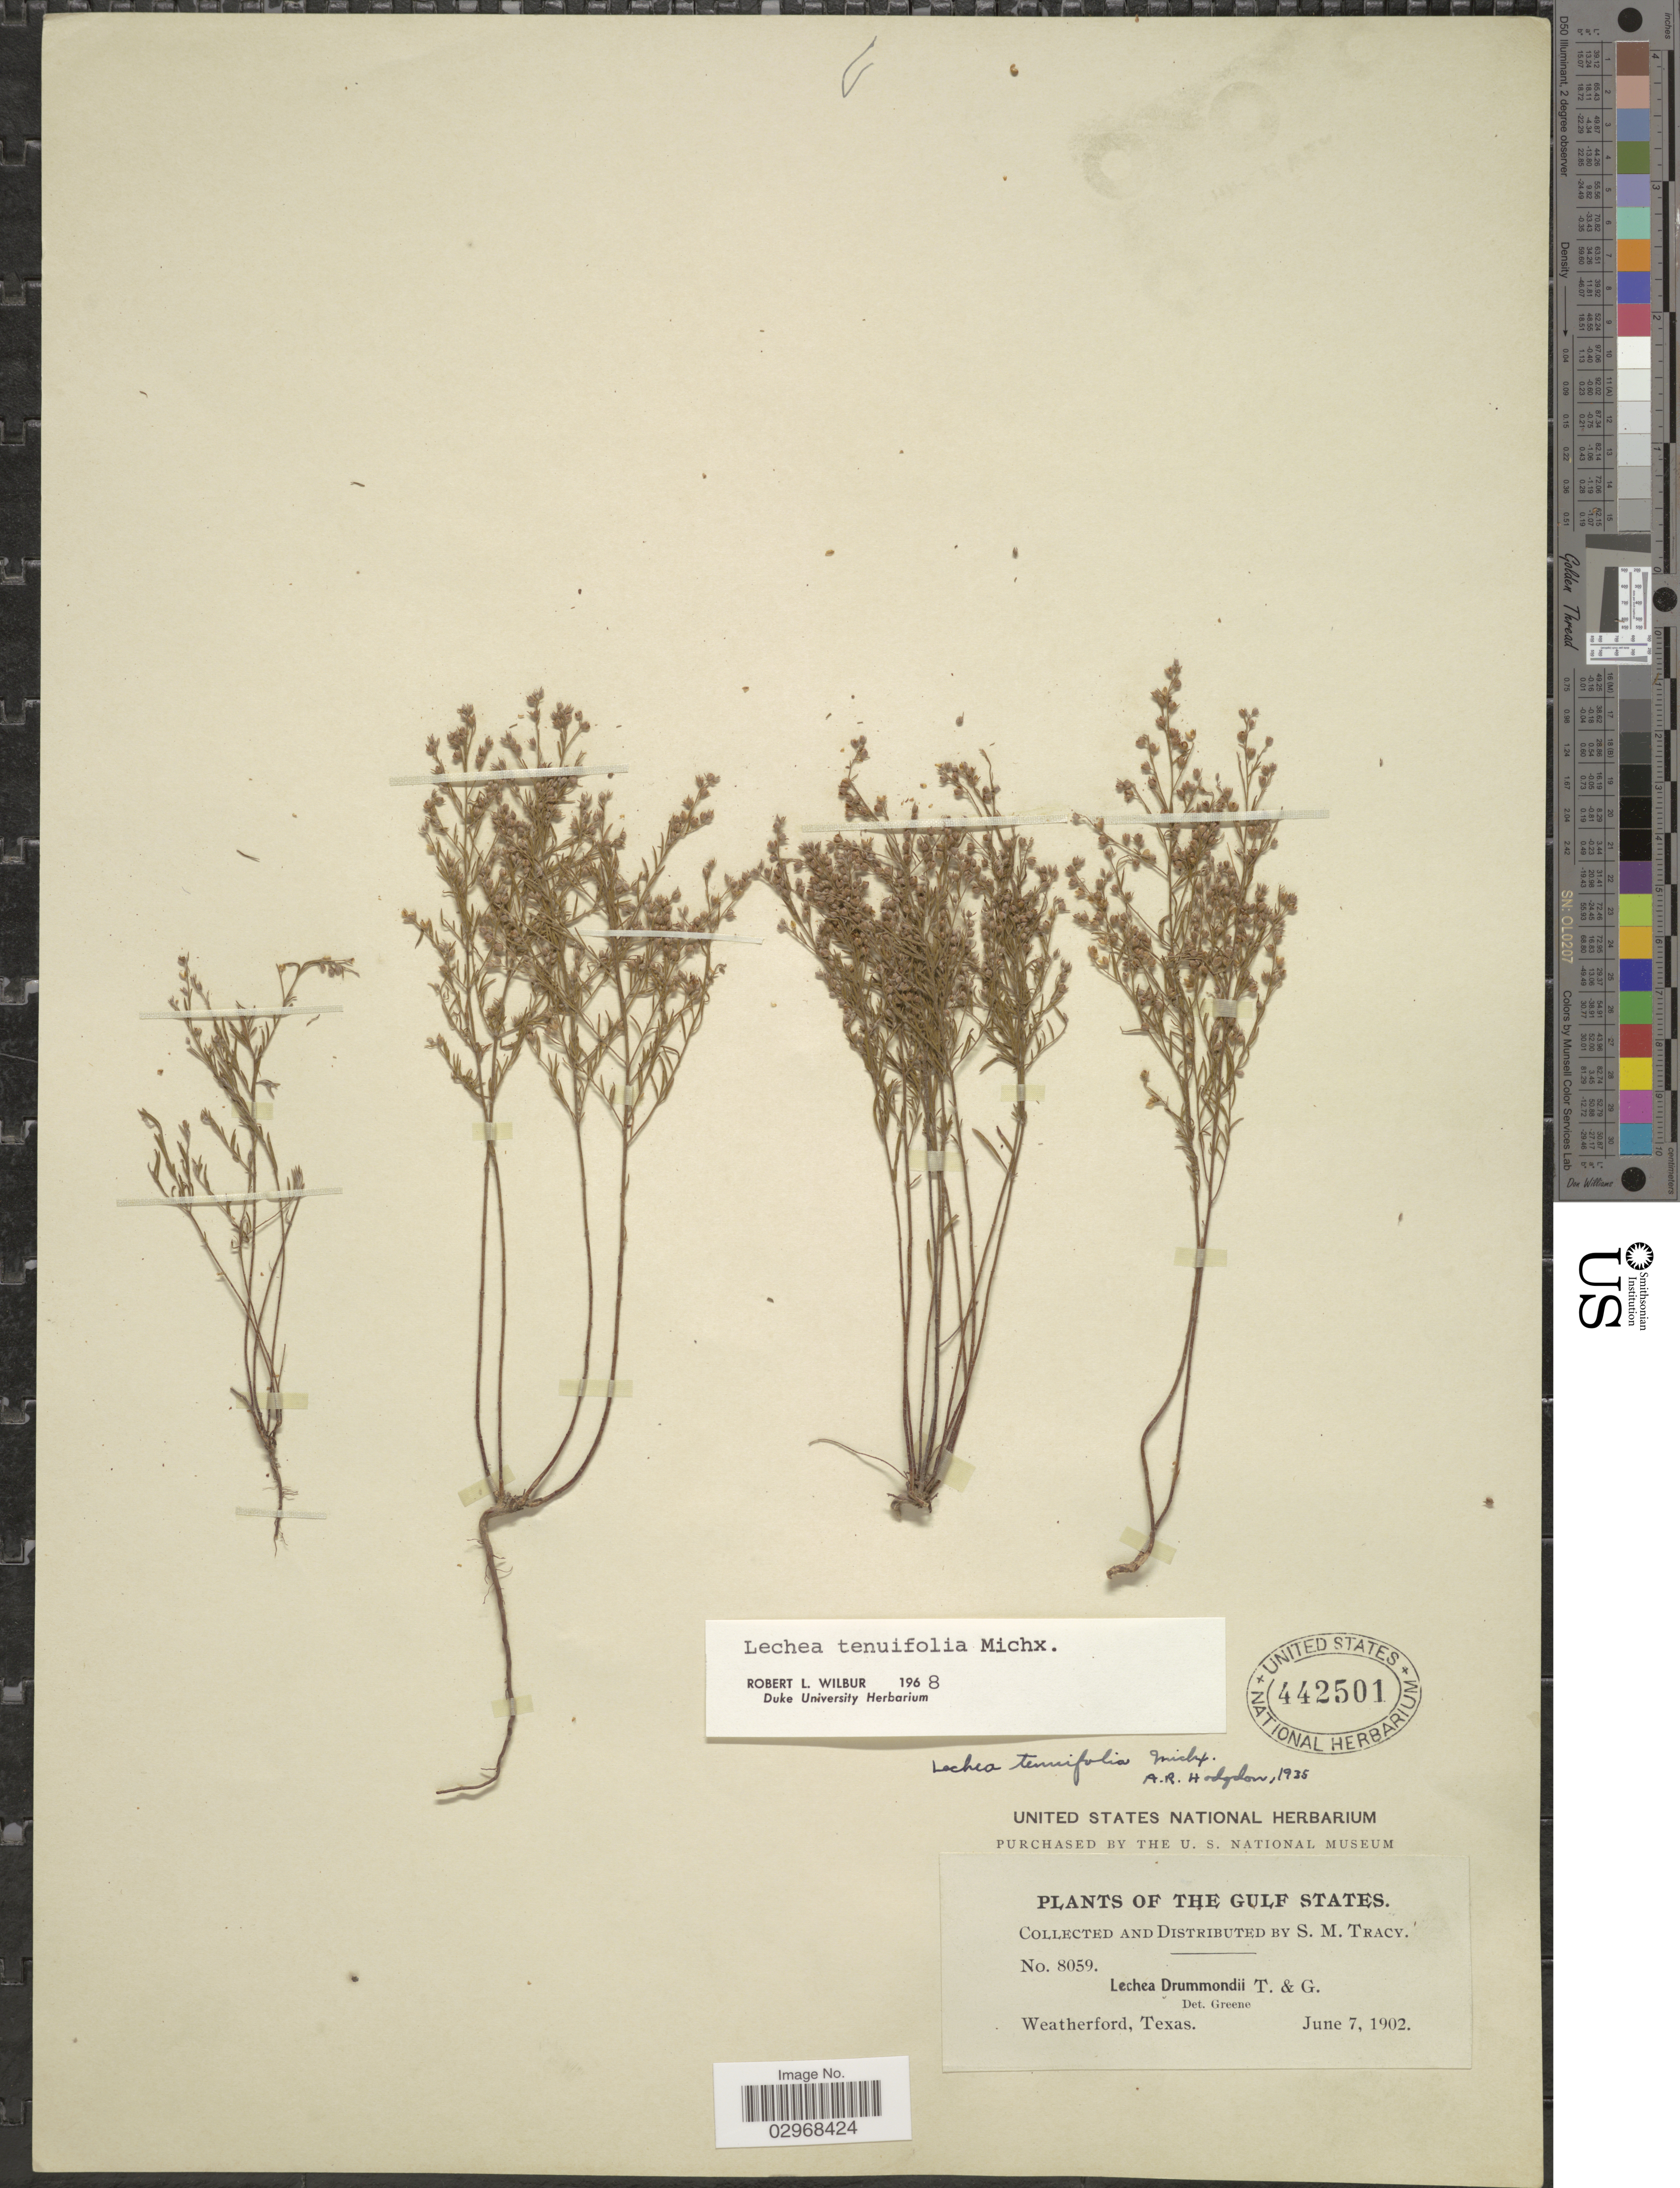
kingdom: Plantae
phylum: Tracheophyta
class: Magnoliopsida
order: Malvales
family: Cistaceae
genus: Lechea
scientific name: Lechea tenuifolia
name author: Michx.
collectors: S. M. Tracy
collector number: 8059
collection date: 1902-06-07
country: United States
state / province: Texas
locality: The Gulf States, Weatherford.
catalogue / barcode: US 442501